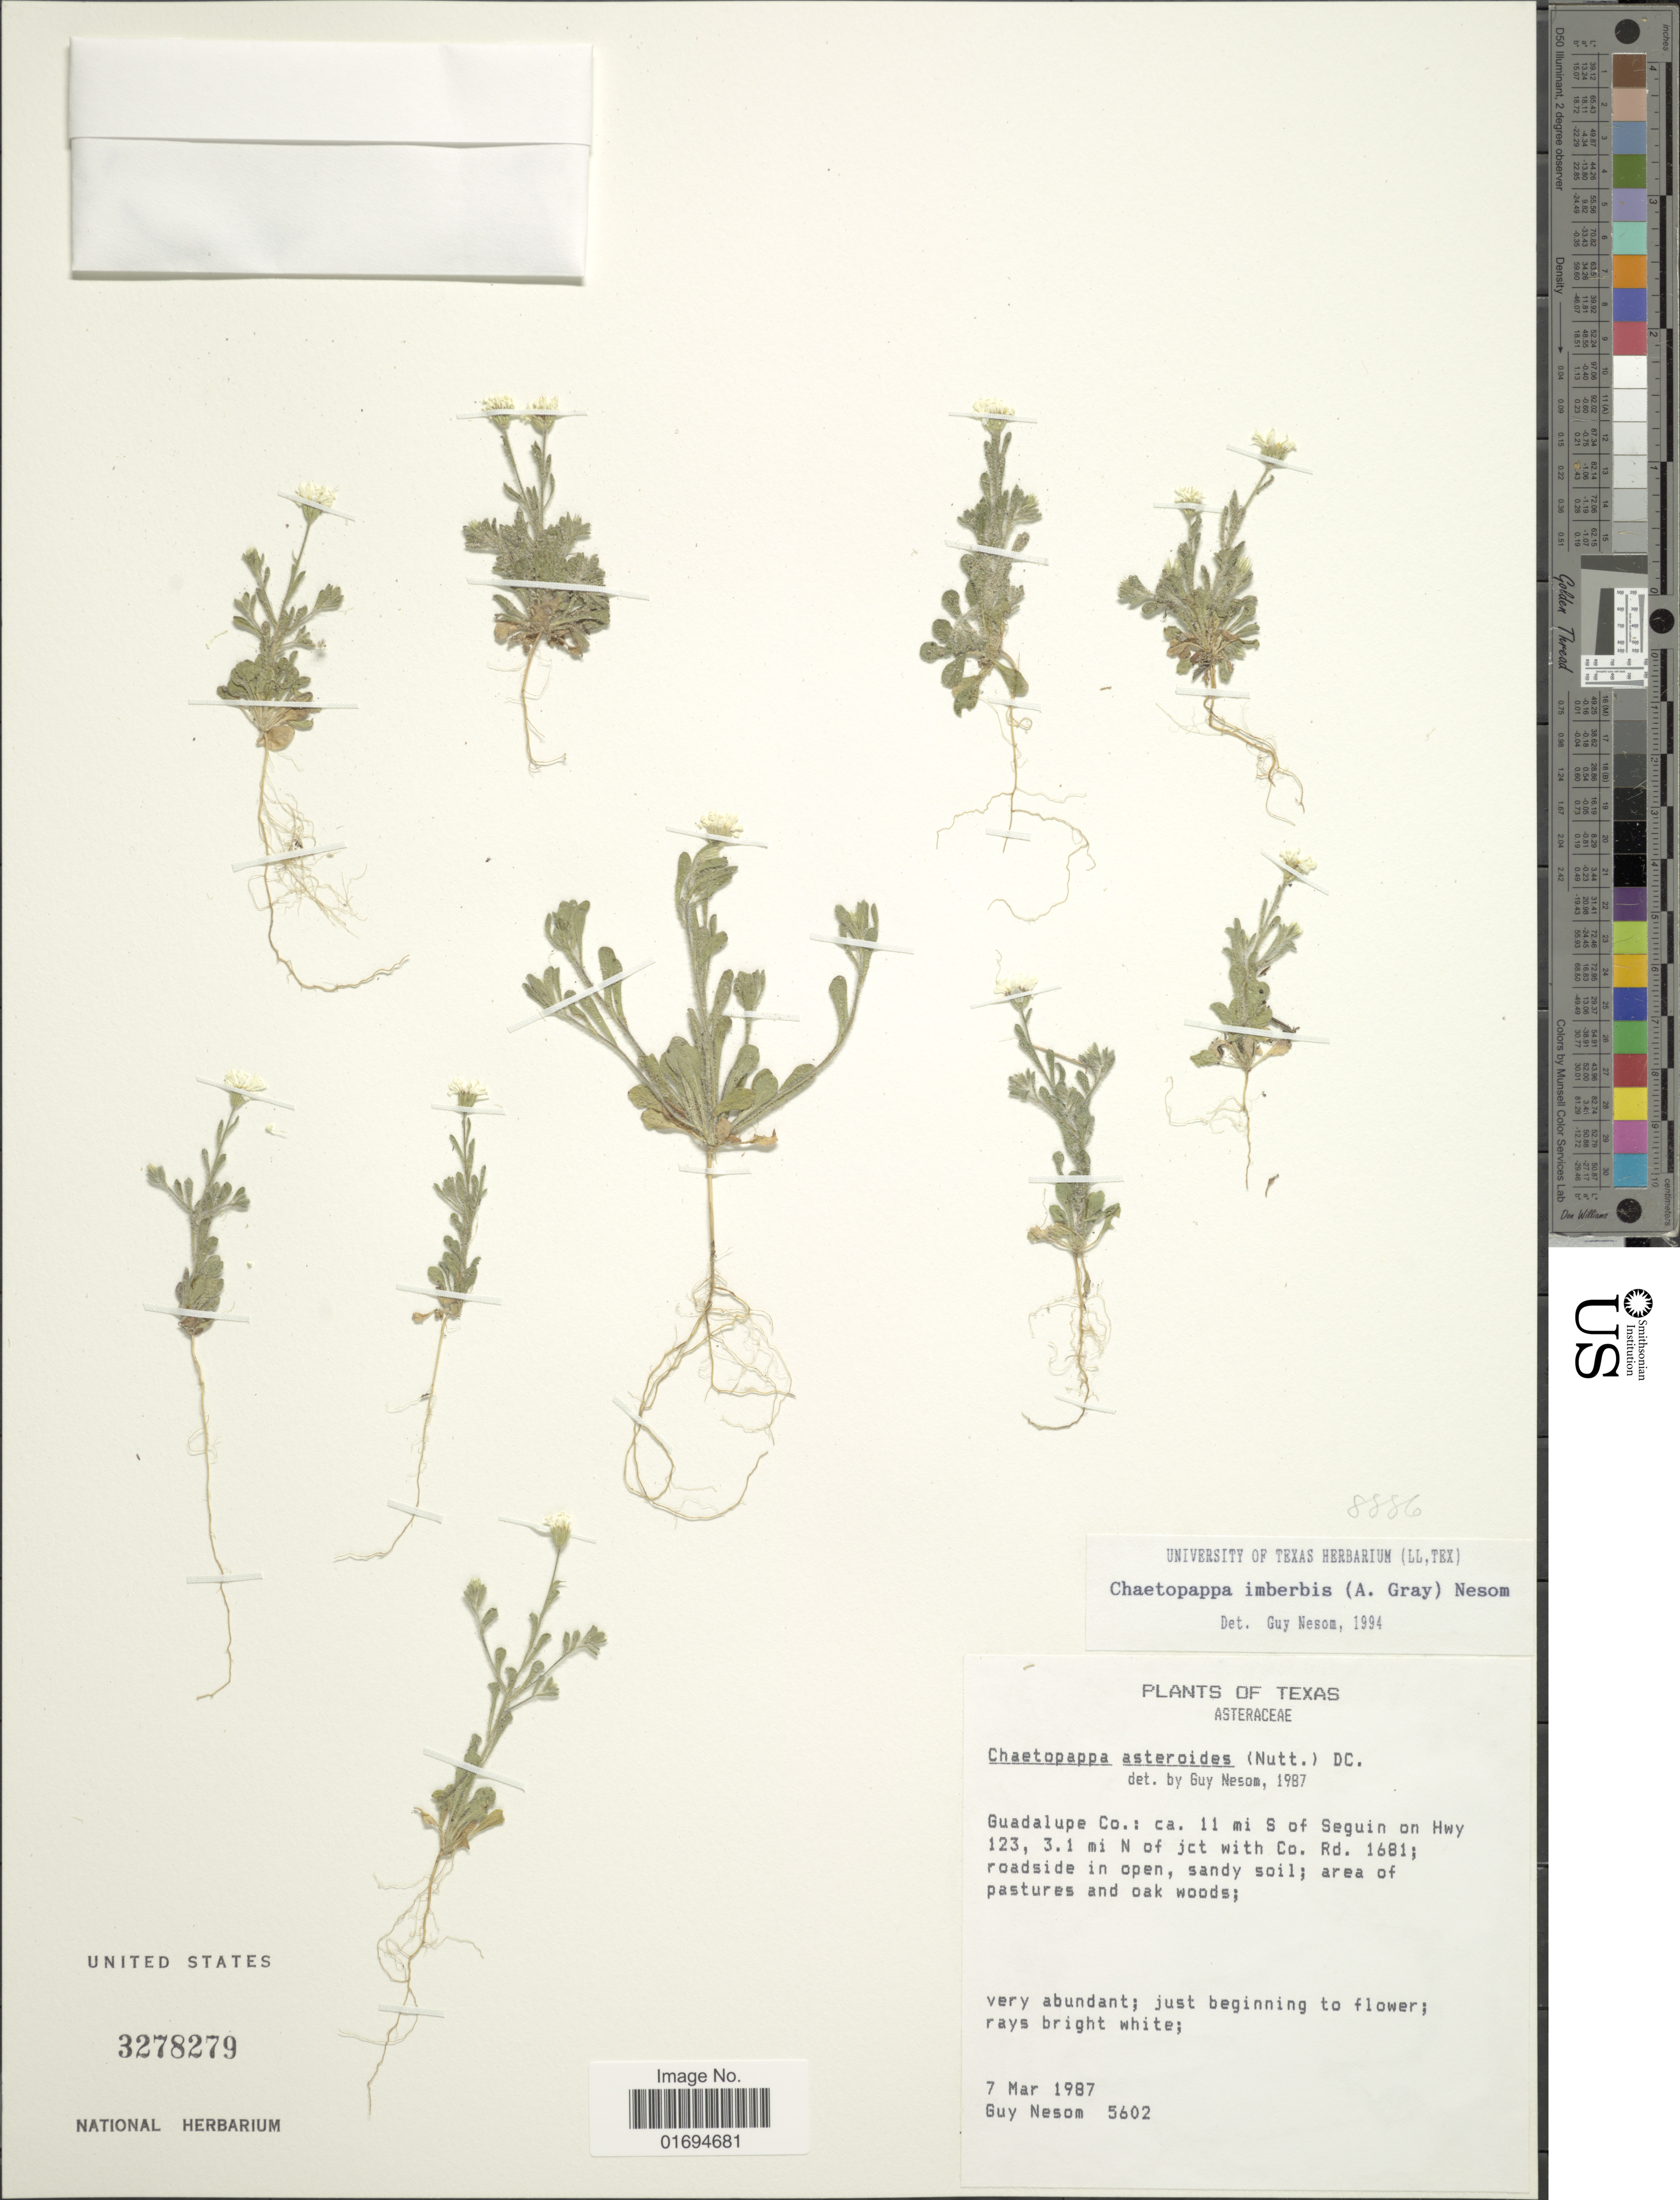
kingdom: Plantae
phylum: Tracheophyta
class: Magnoliopsida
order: Asterales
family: Asteraceae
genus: Chaetopappa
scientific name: Chaetopappa imberbis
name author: (A. Gray) G.L. Nesom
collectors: G. Nesom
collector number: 5602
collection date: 1987-03-07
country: United States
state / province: Texas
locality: Guadalupe Co.: ca 11 mi S of Seguin on Hwy 123, 3.1 mi N of jct with Co. Rd. 1681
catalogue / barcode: US 3278279